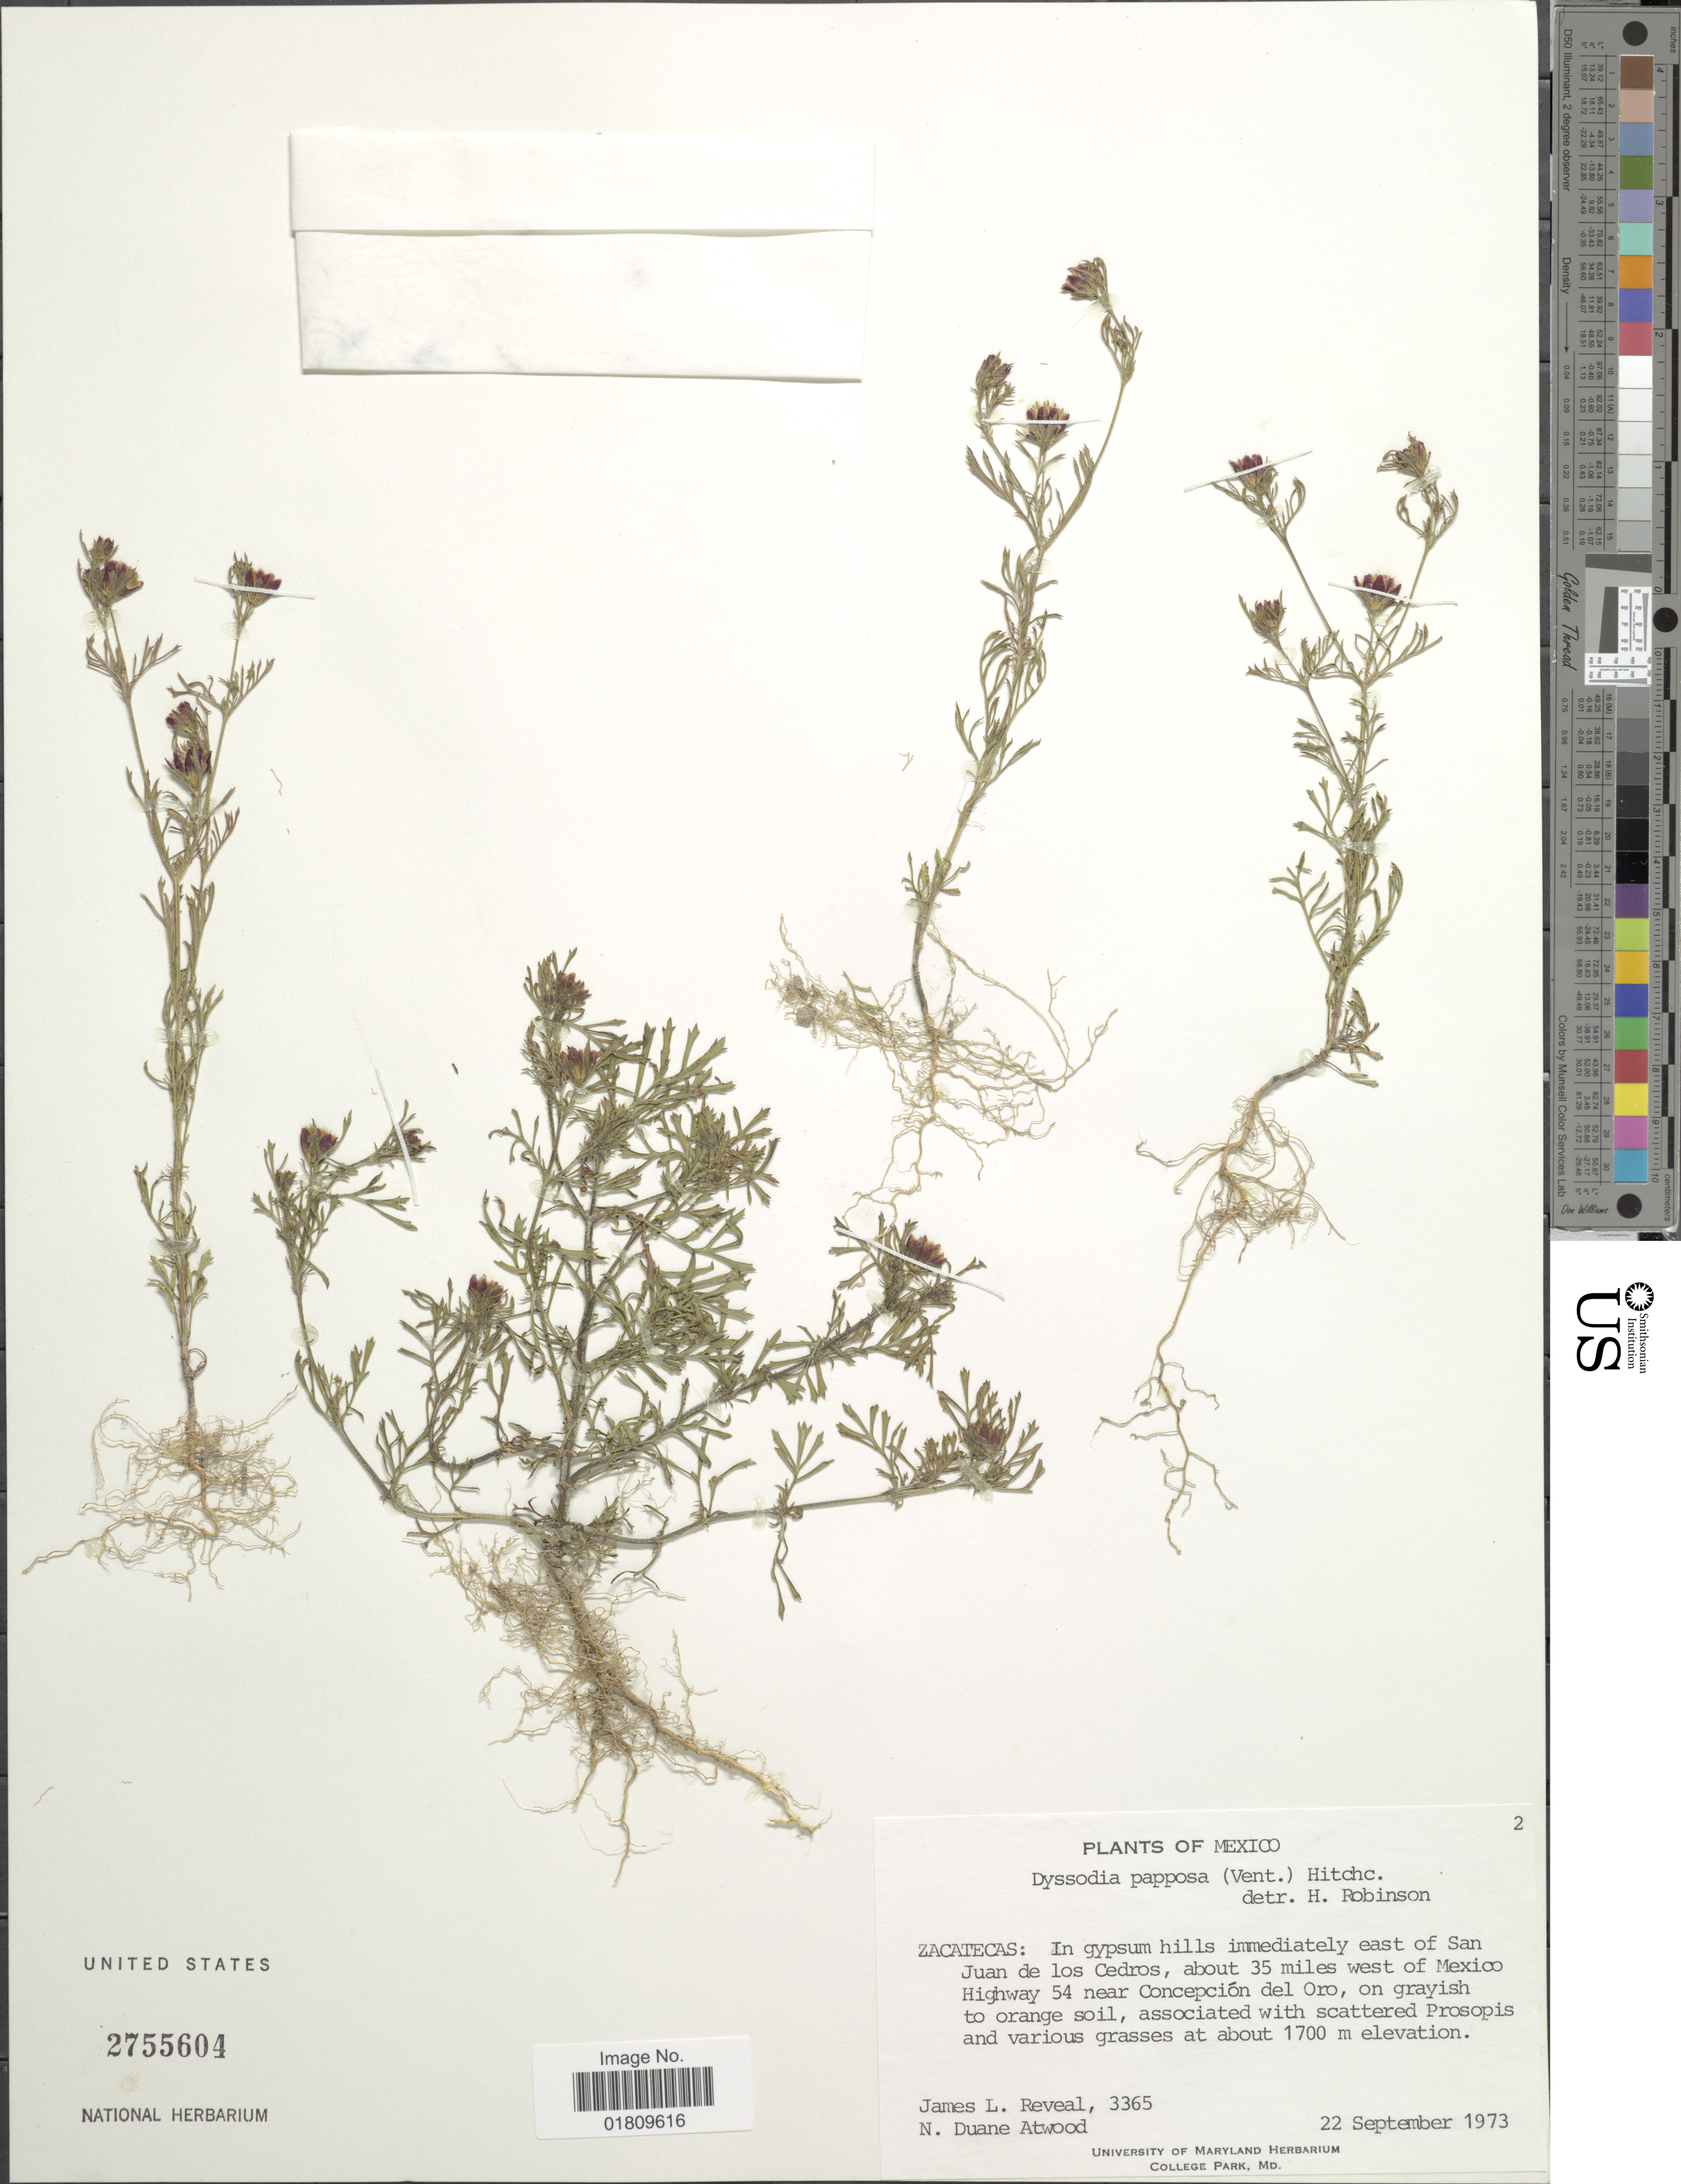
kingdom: Plantae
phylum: Tracheophyta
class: Magnoliopsida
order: Asterales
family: Asteraceae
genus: Dyssodia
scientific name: Dyssodia papposa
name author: (Vent.) Hitchc.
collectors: J. L. Reveal & N. Atwood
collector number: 3365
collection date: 1973-09-22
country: Mexico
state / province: Zacatecas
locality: In gypsum hills immediately east of San Juan de los Cedros, about 35 miles west of Mexico Highway 54 near Concepción de Oro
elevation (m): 1700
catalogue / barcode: US 2755604